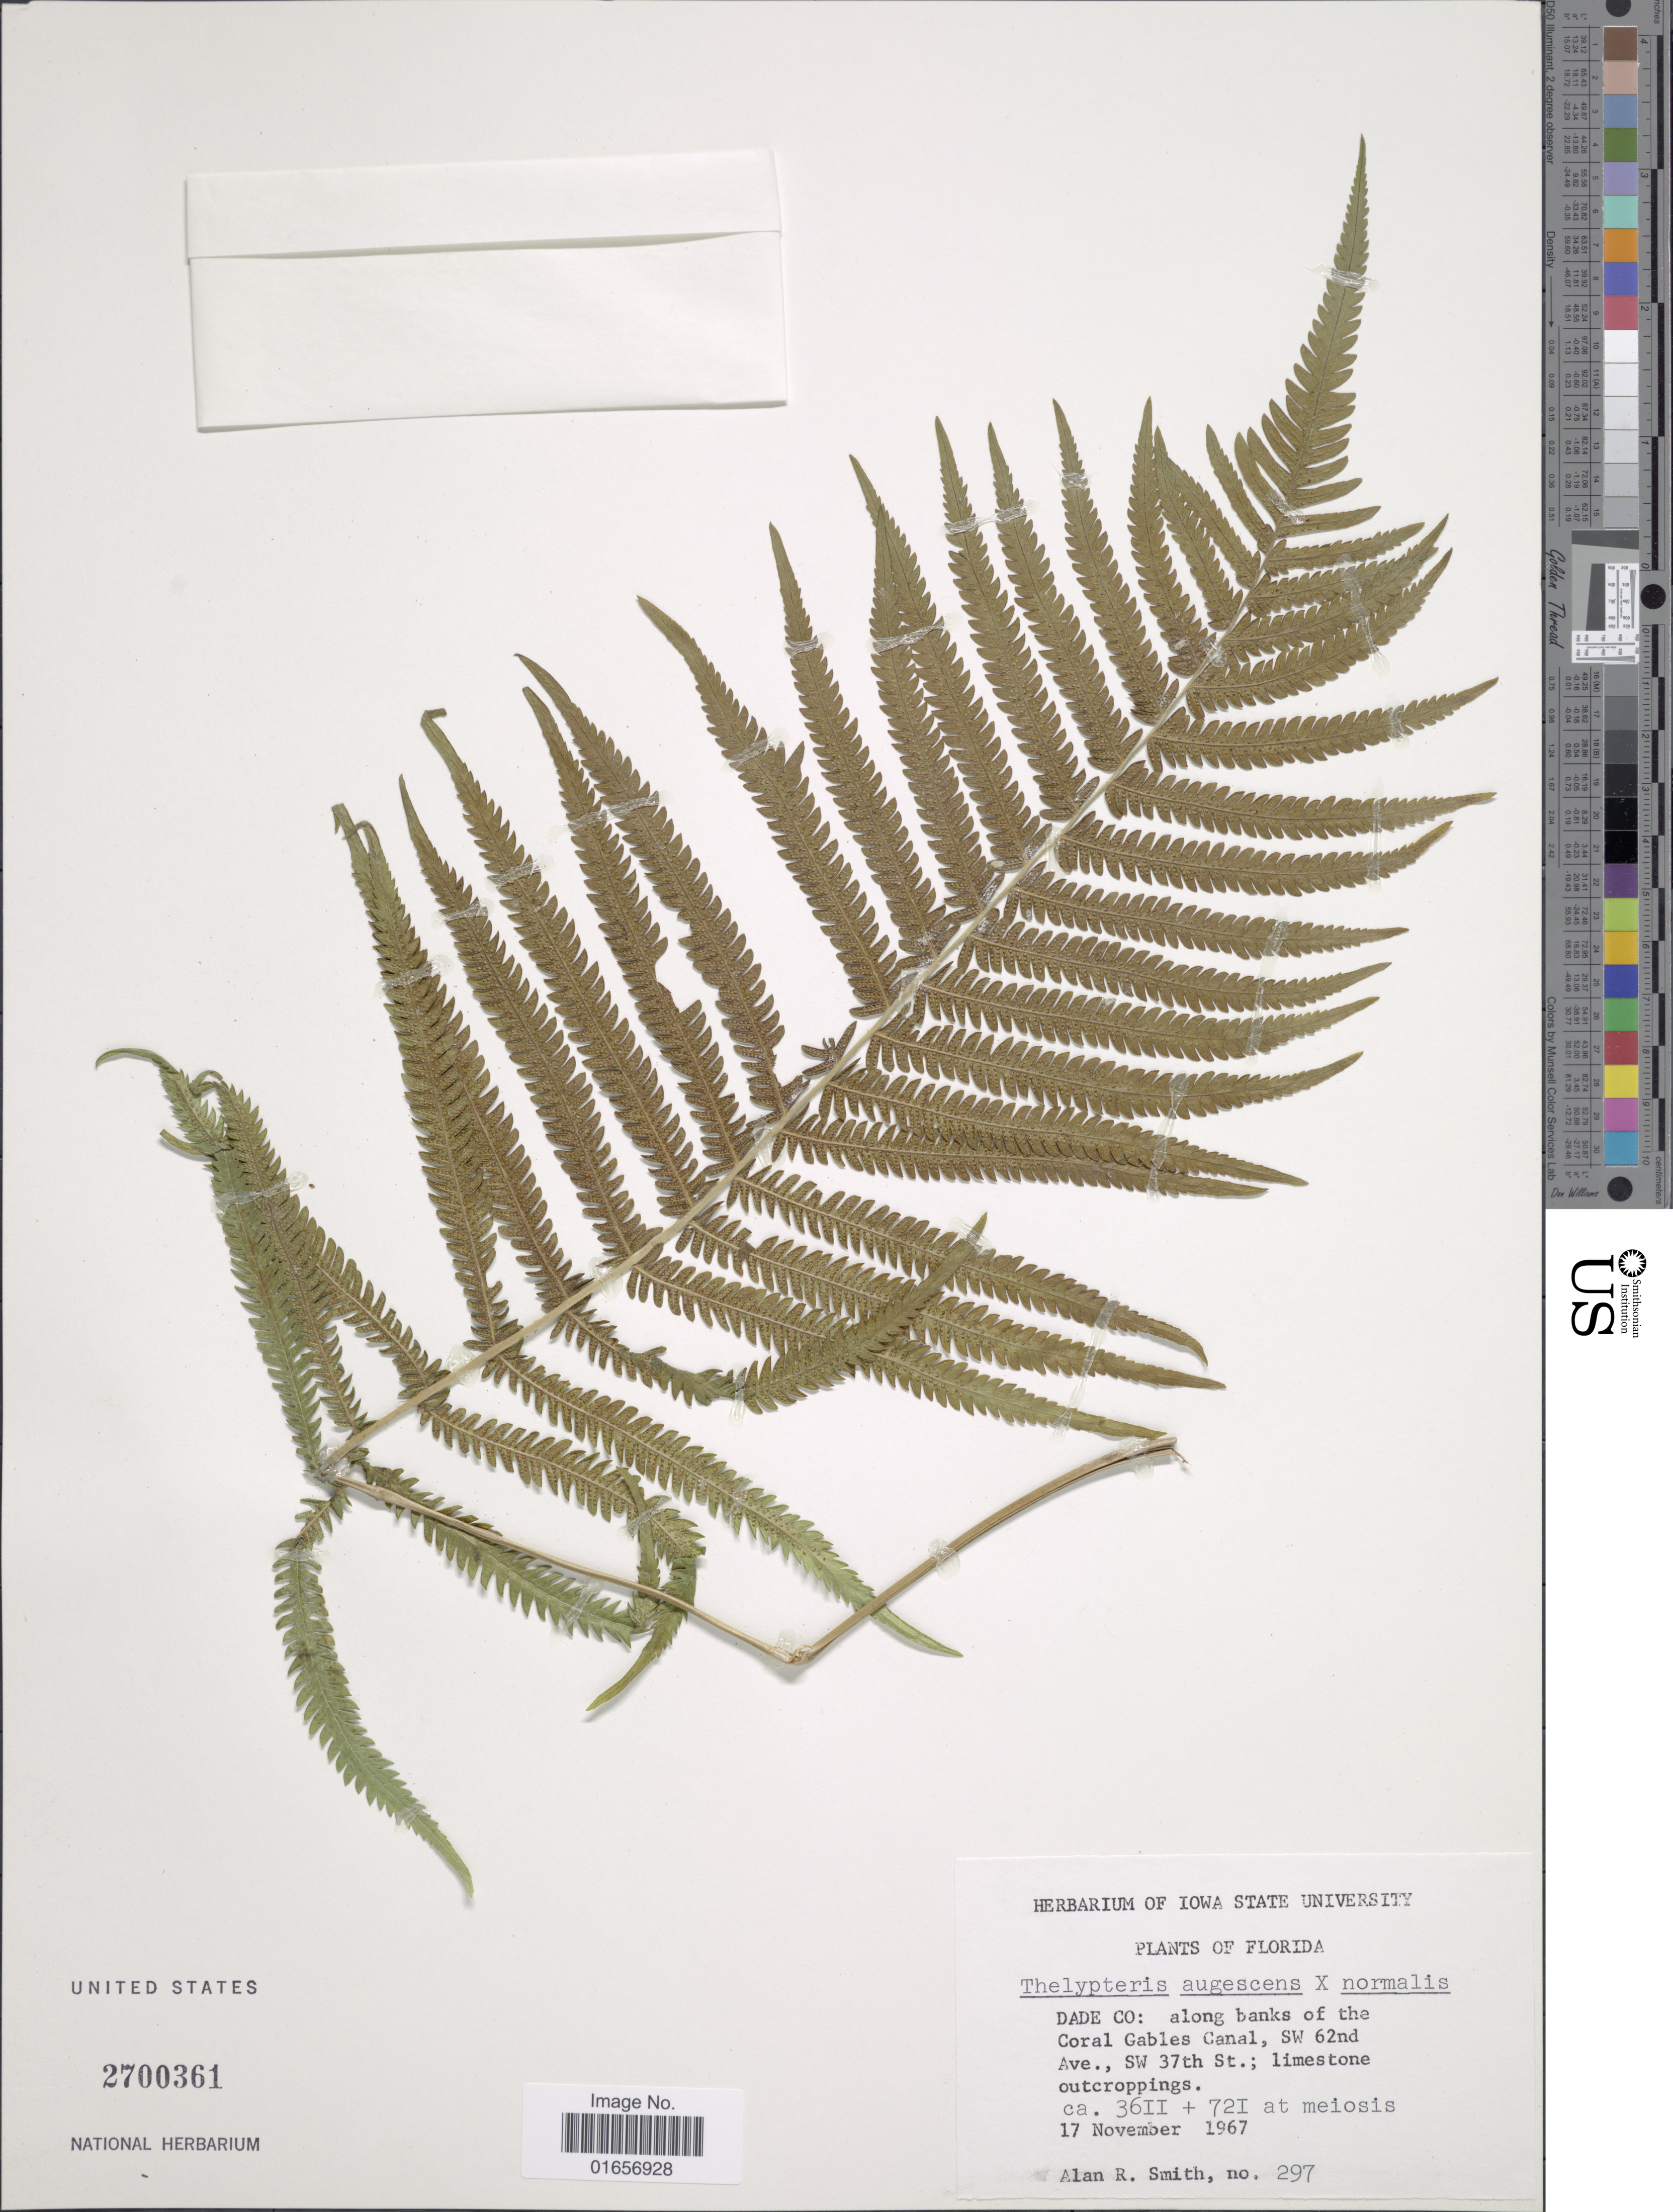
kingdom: Plantae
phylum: Tracheophyta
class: Polypodiopsida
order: Polypodiales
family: Thelypteridaceae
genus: Christella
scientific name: Christella augescens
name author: (Link) Pic. Serm.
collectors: A. R. Smith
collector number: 297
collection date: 1967-11-17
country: United States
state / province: Florida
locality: Dade Co: along banks of the Coral Gables Canal, SW 62nd Ave., SW 37th St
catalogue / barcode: US 2700361